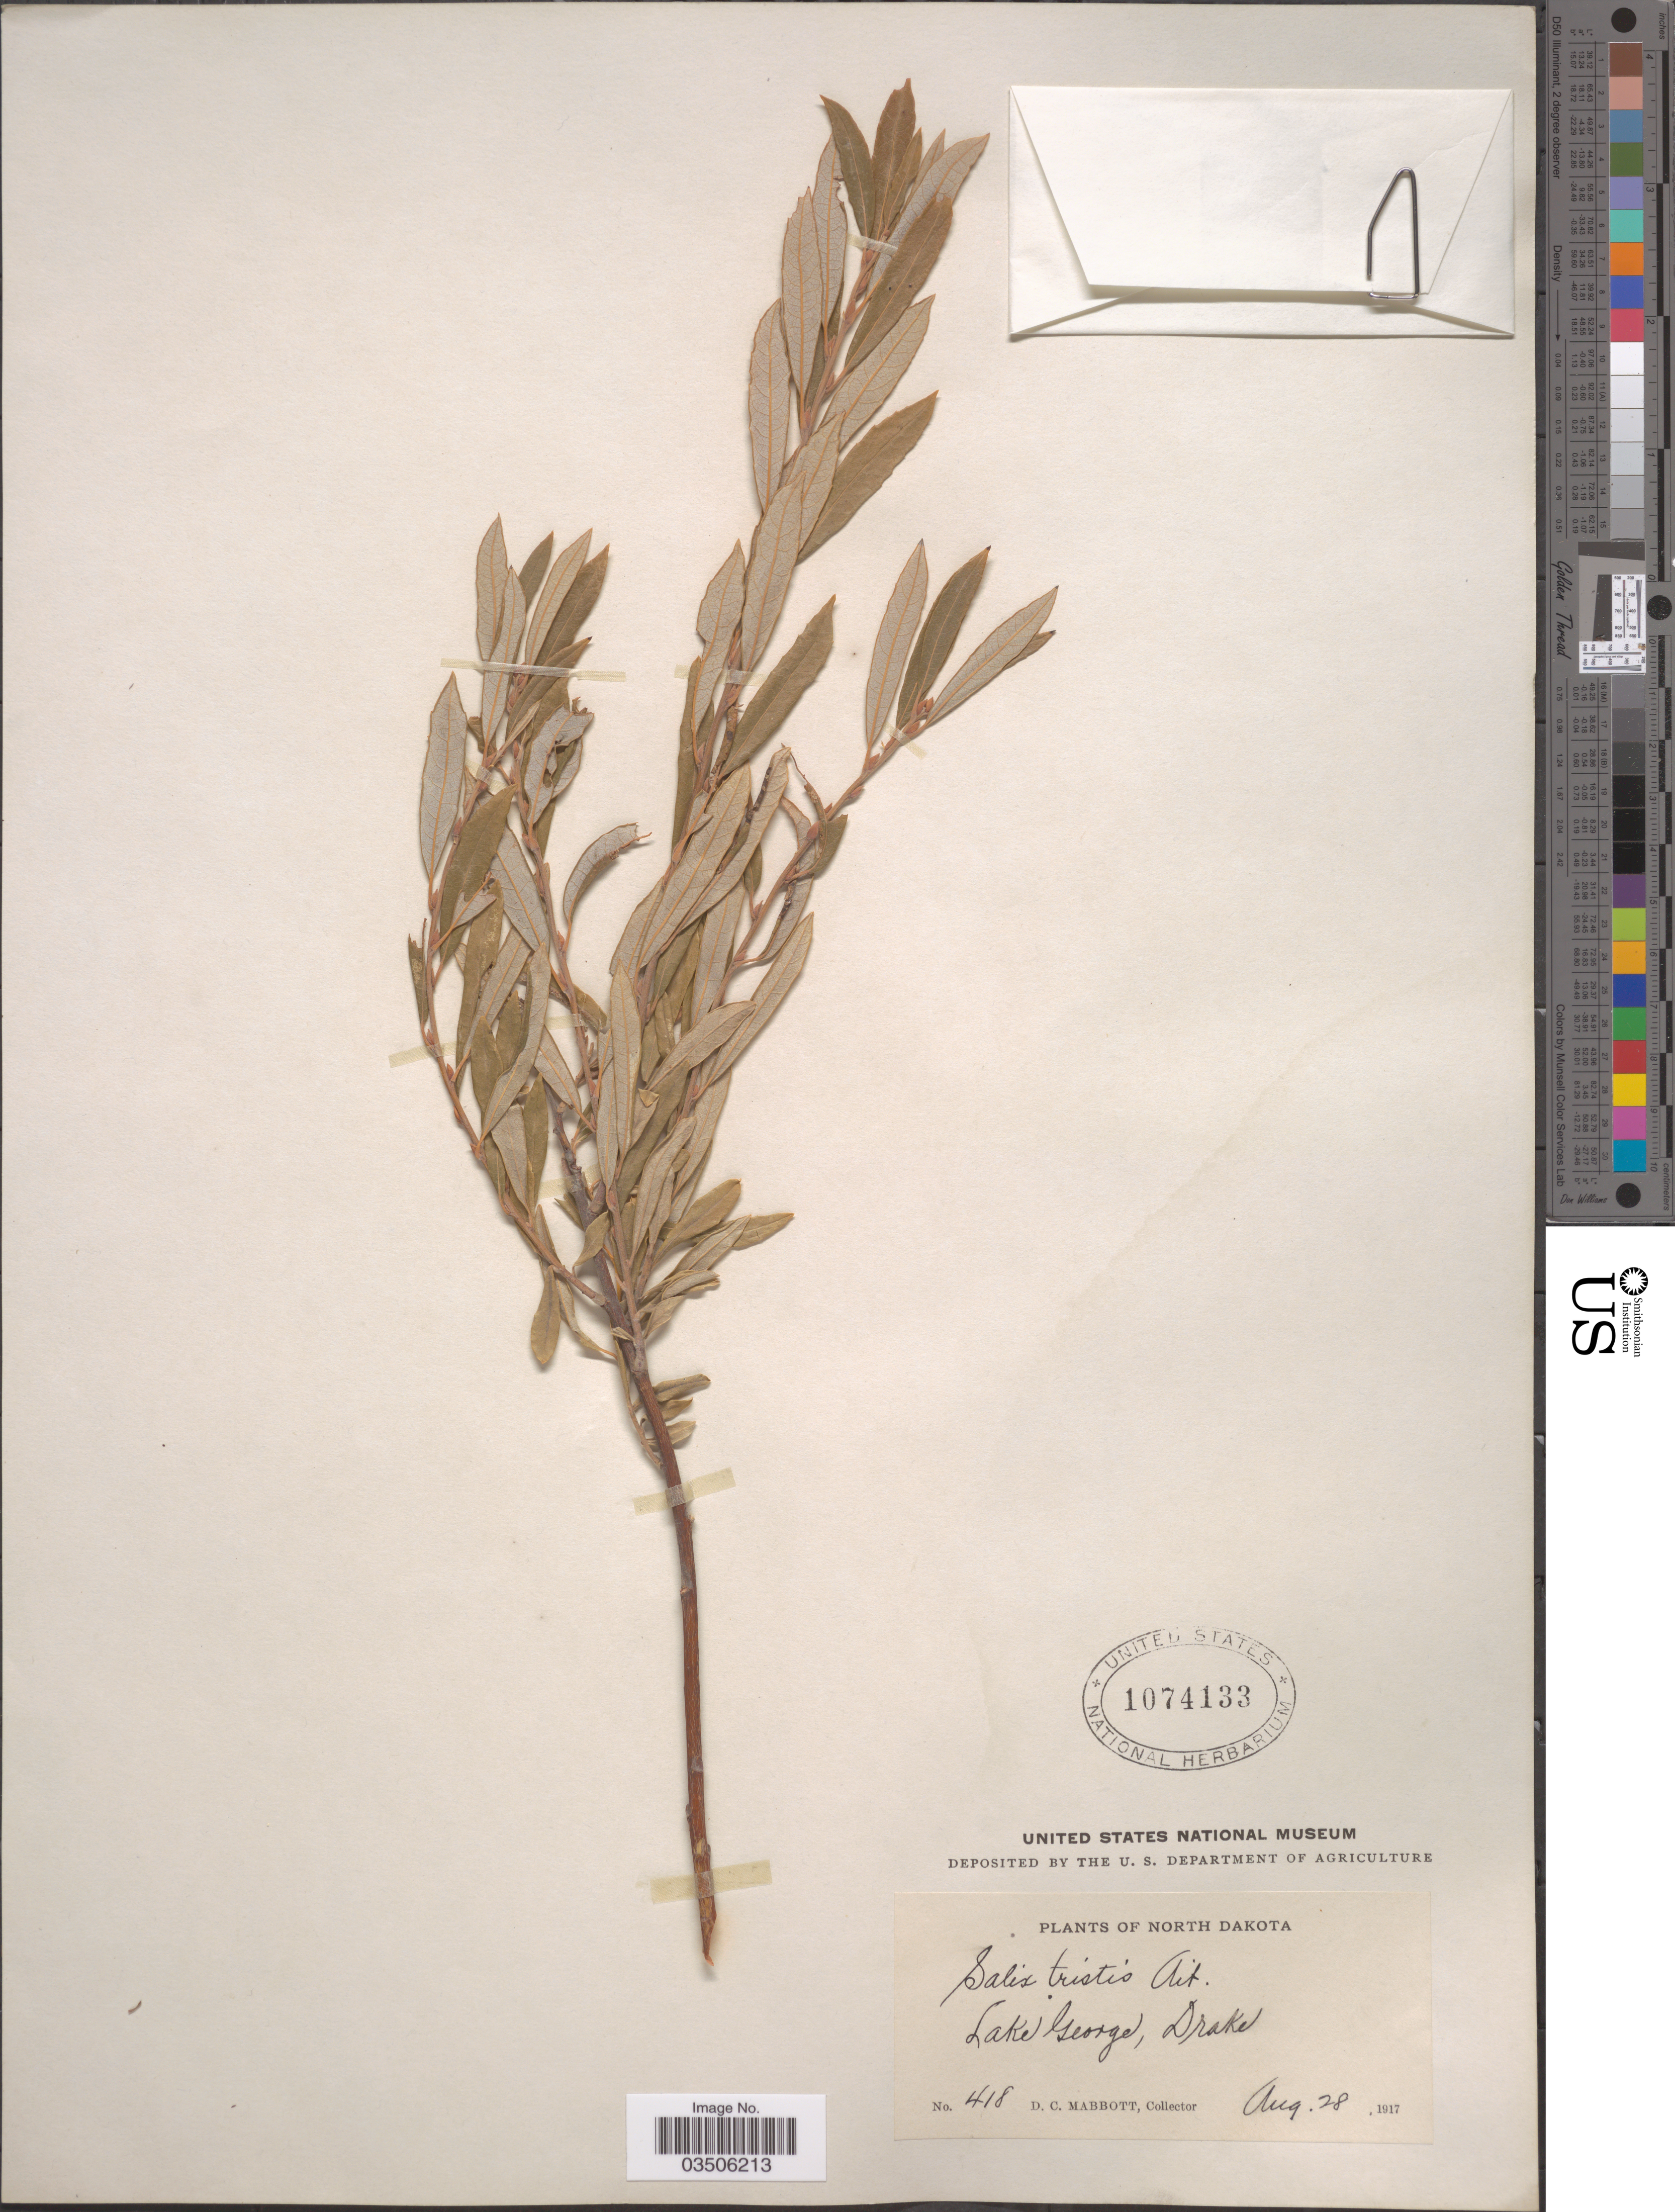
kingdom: Plantae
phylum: Tracheophyta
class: Magnoliopsida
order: Malpighiales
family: Salicaceae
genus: Salix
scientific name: Salix tristis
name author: Aiton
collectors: D. Mabbott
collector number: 418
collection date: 1917-08-28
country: United States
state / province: North Dakota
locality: Lake George, Drake.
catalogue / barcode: US 1074133